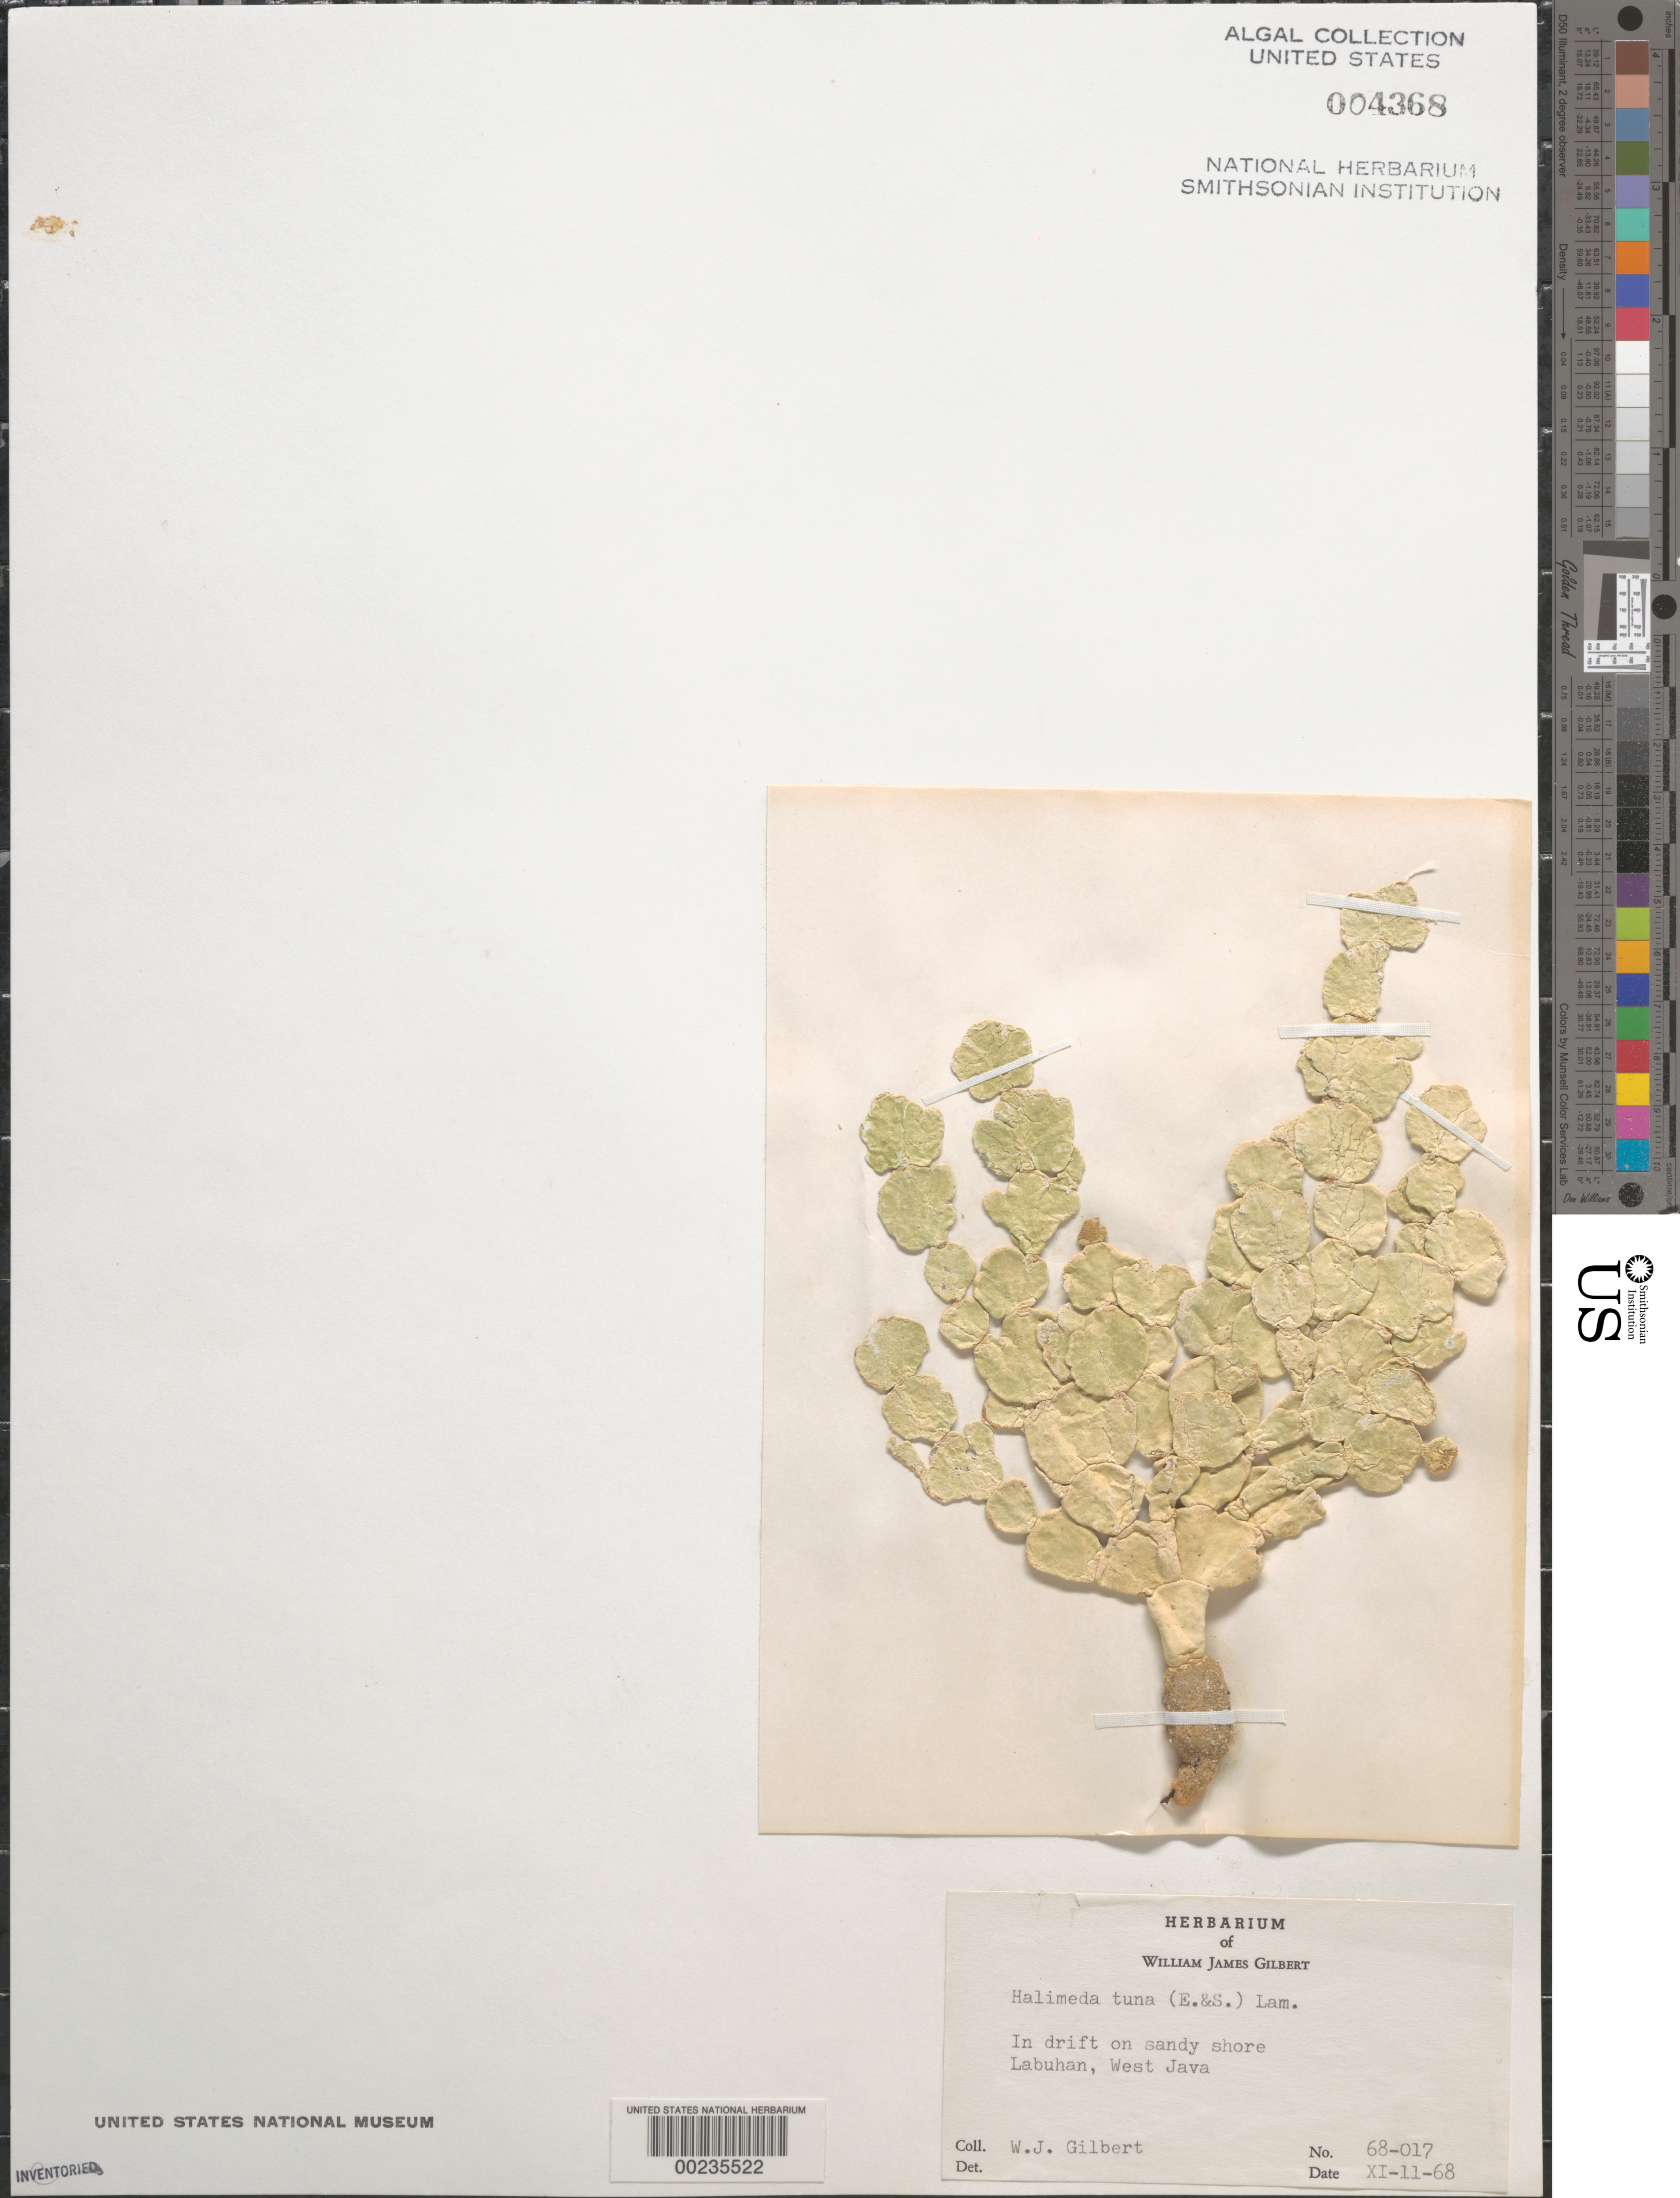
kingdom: Plantae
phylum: Chlorophyta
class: Ulvophyceae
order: Bryopsidales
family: Halimedaceae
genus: Halimeda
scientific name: Halimeda tuna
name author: (J. Ellis & Sol.) J.V.Lamouroux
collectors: W. J. Gilbert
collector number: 68-017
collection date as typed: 11 Nov 1968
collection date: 1968-11-11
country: Indonesia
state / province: Java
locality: Labuhan, west java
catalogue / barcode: US 4368